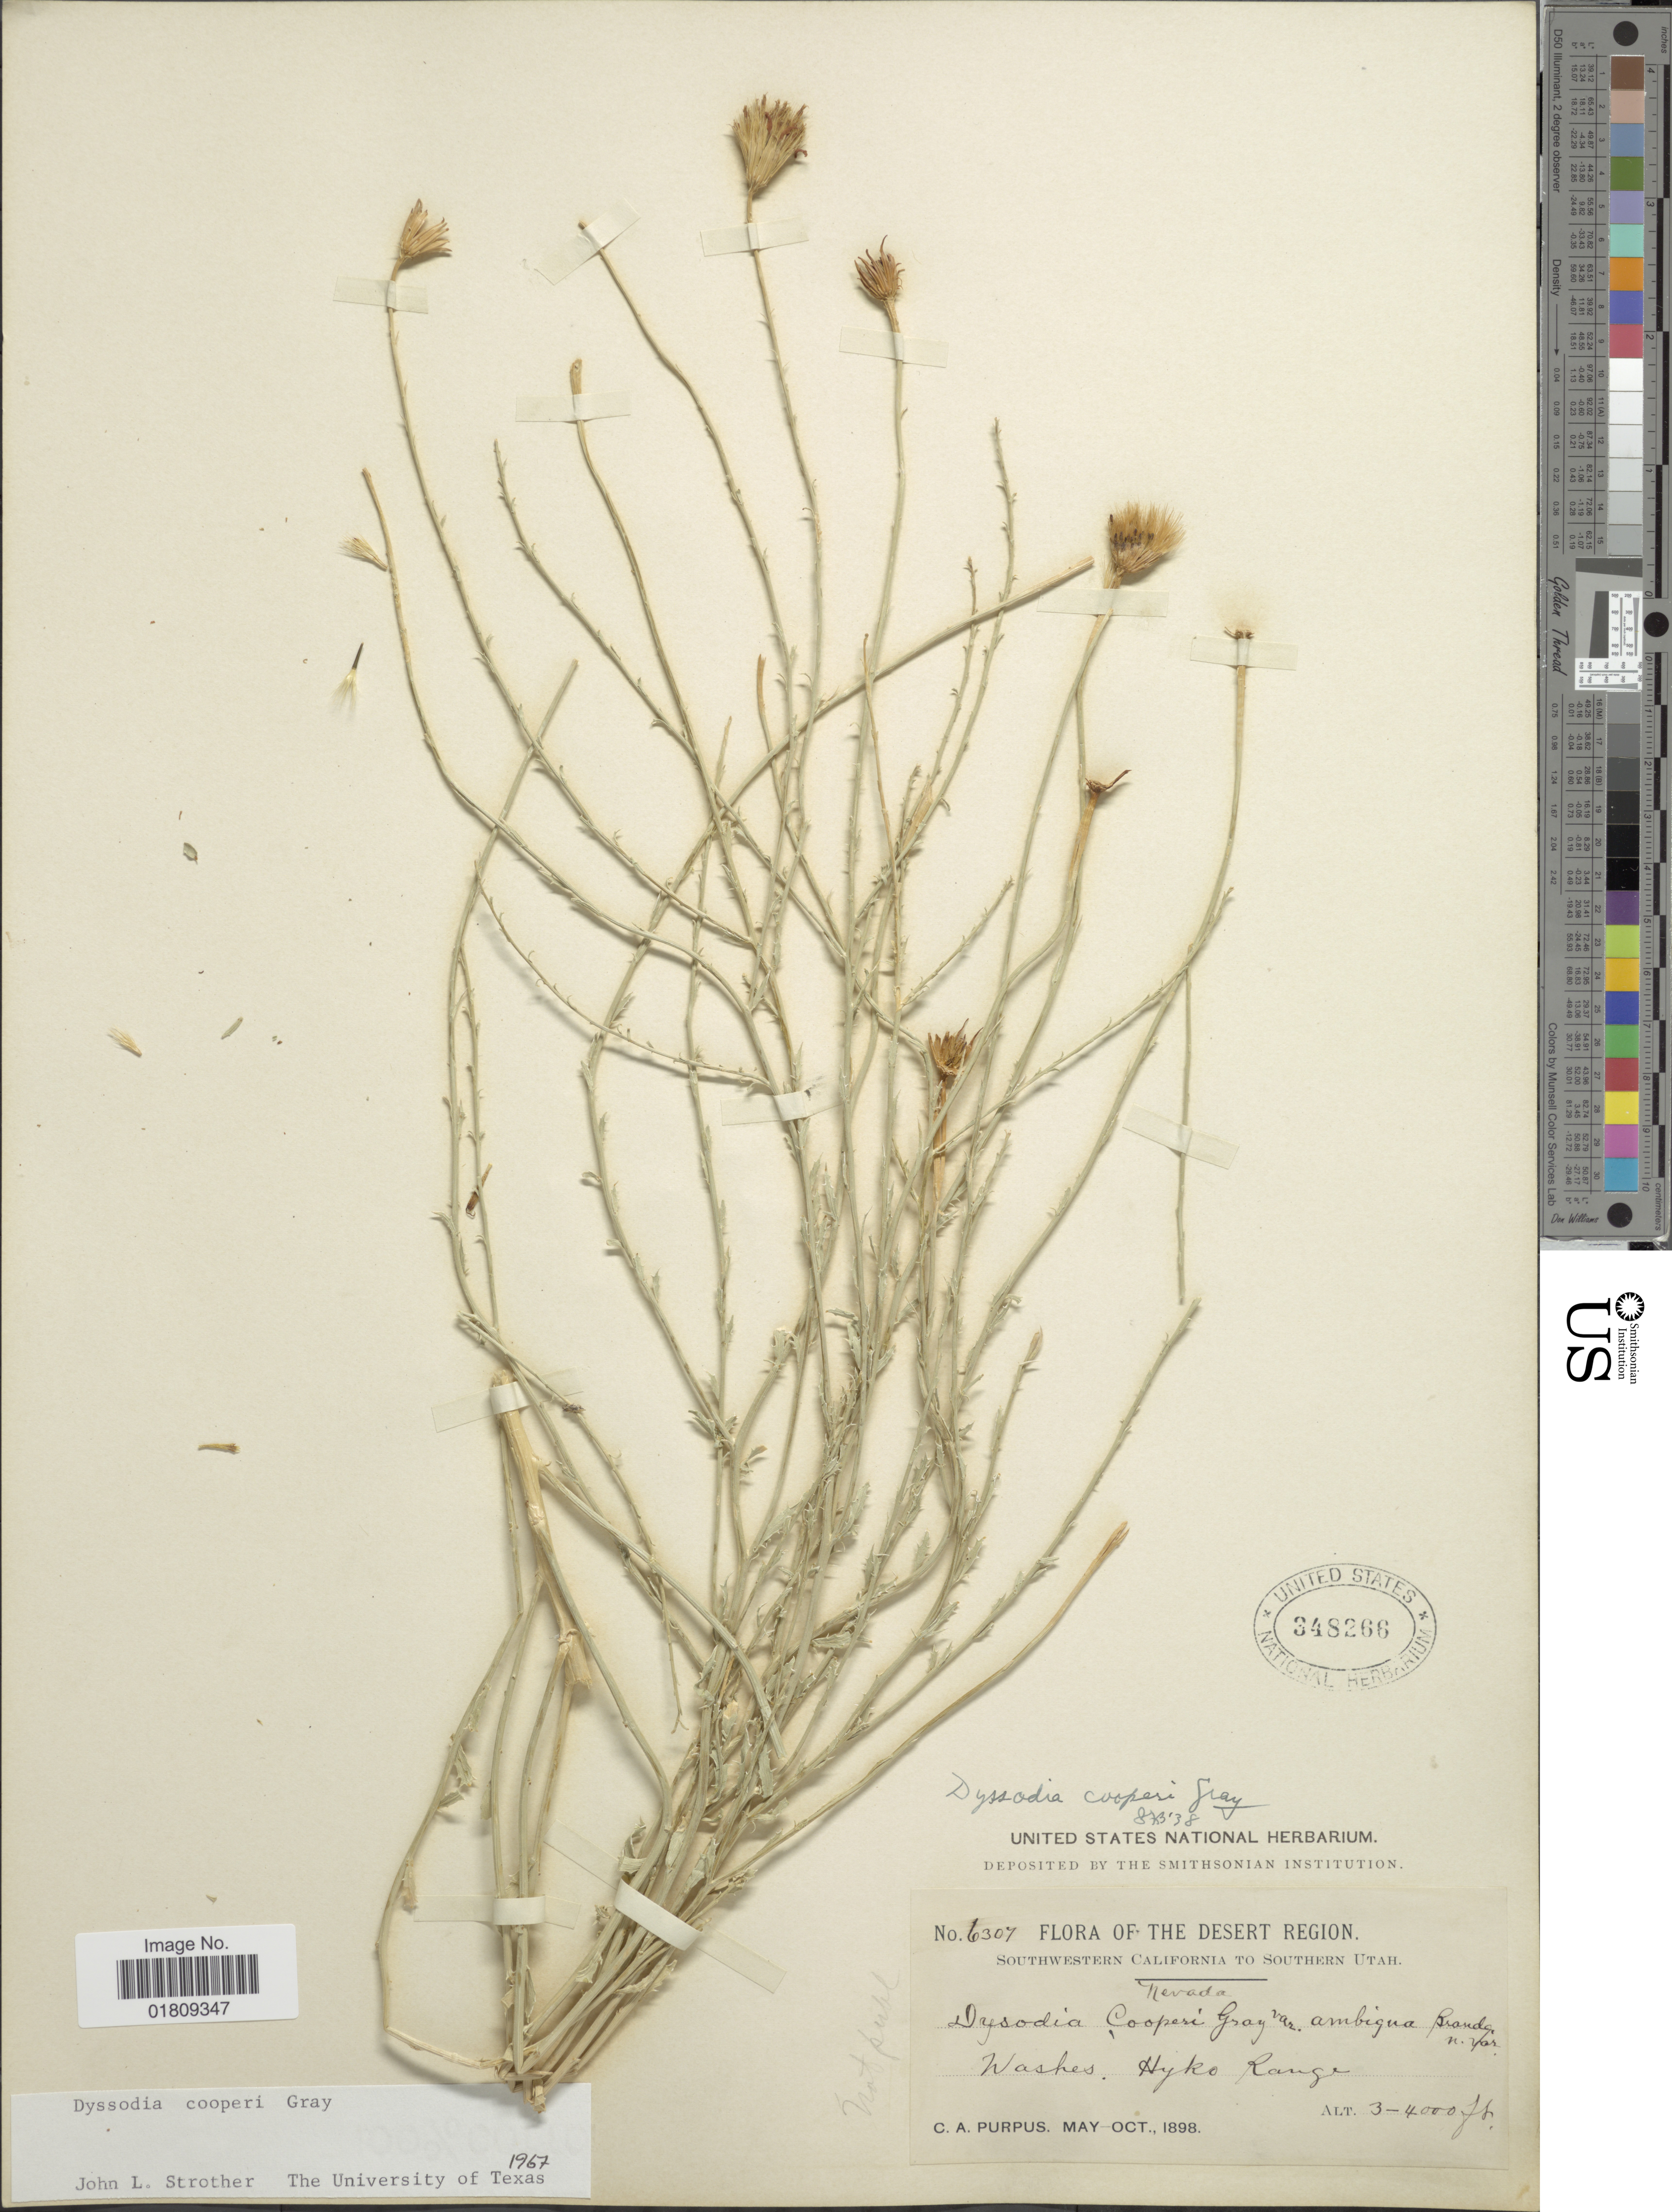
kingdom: Plantae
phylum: Tracheophyta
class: Magnoliopsida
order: Asterales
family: Asteraceae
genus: Dyssodia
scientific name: Dyssodia cooperi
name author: A. Gray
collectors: C. A. Purpus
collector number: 6307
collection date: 1898-05/1898-10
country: United States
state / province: Nevada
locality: The Desert Region, Washes, Hyko Range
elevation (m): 914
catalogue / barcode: US 348266